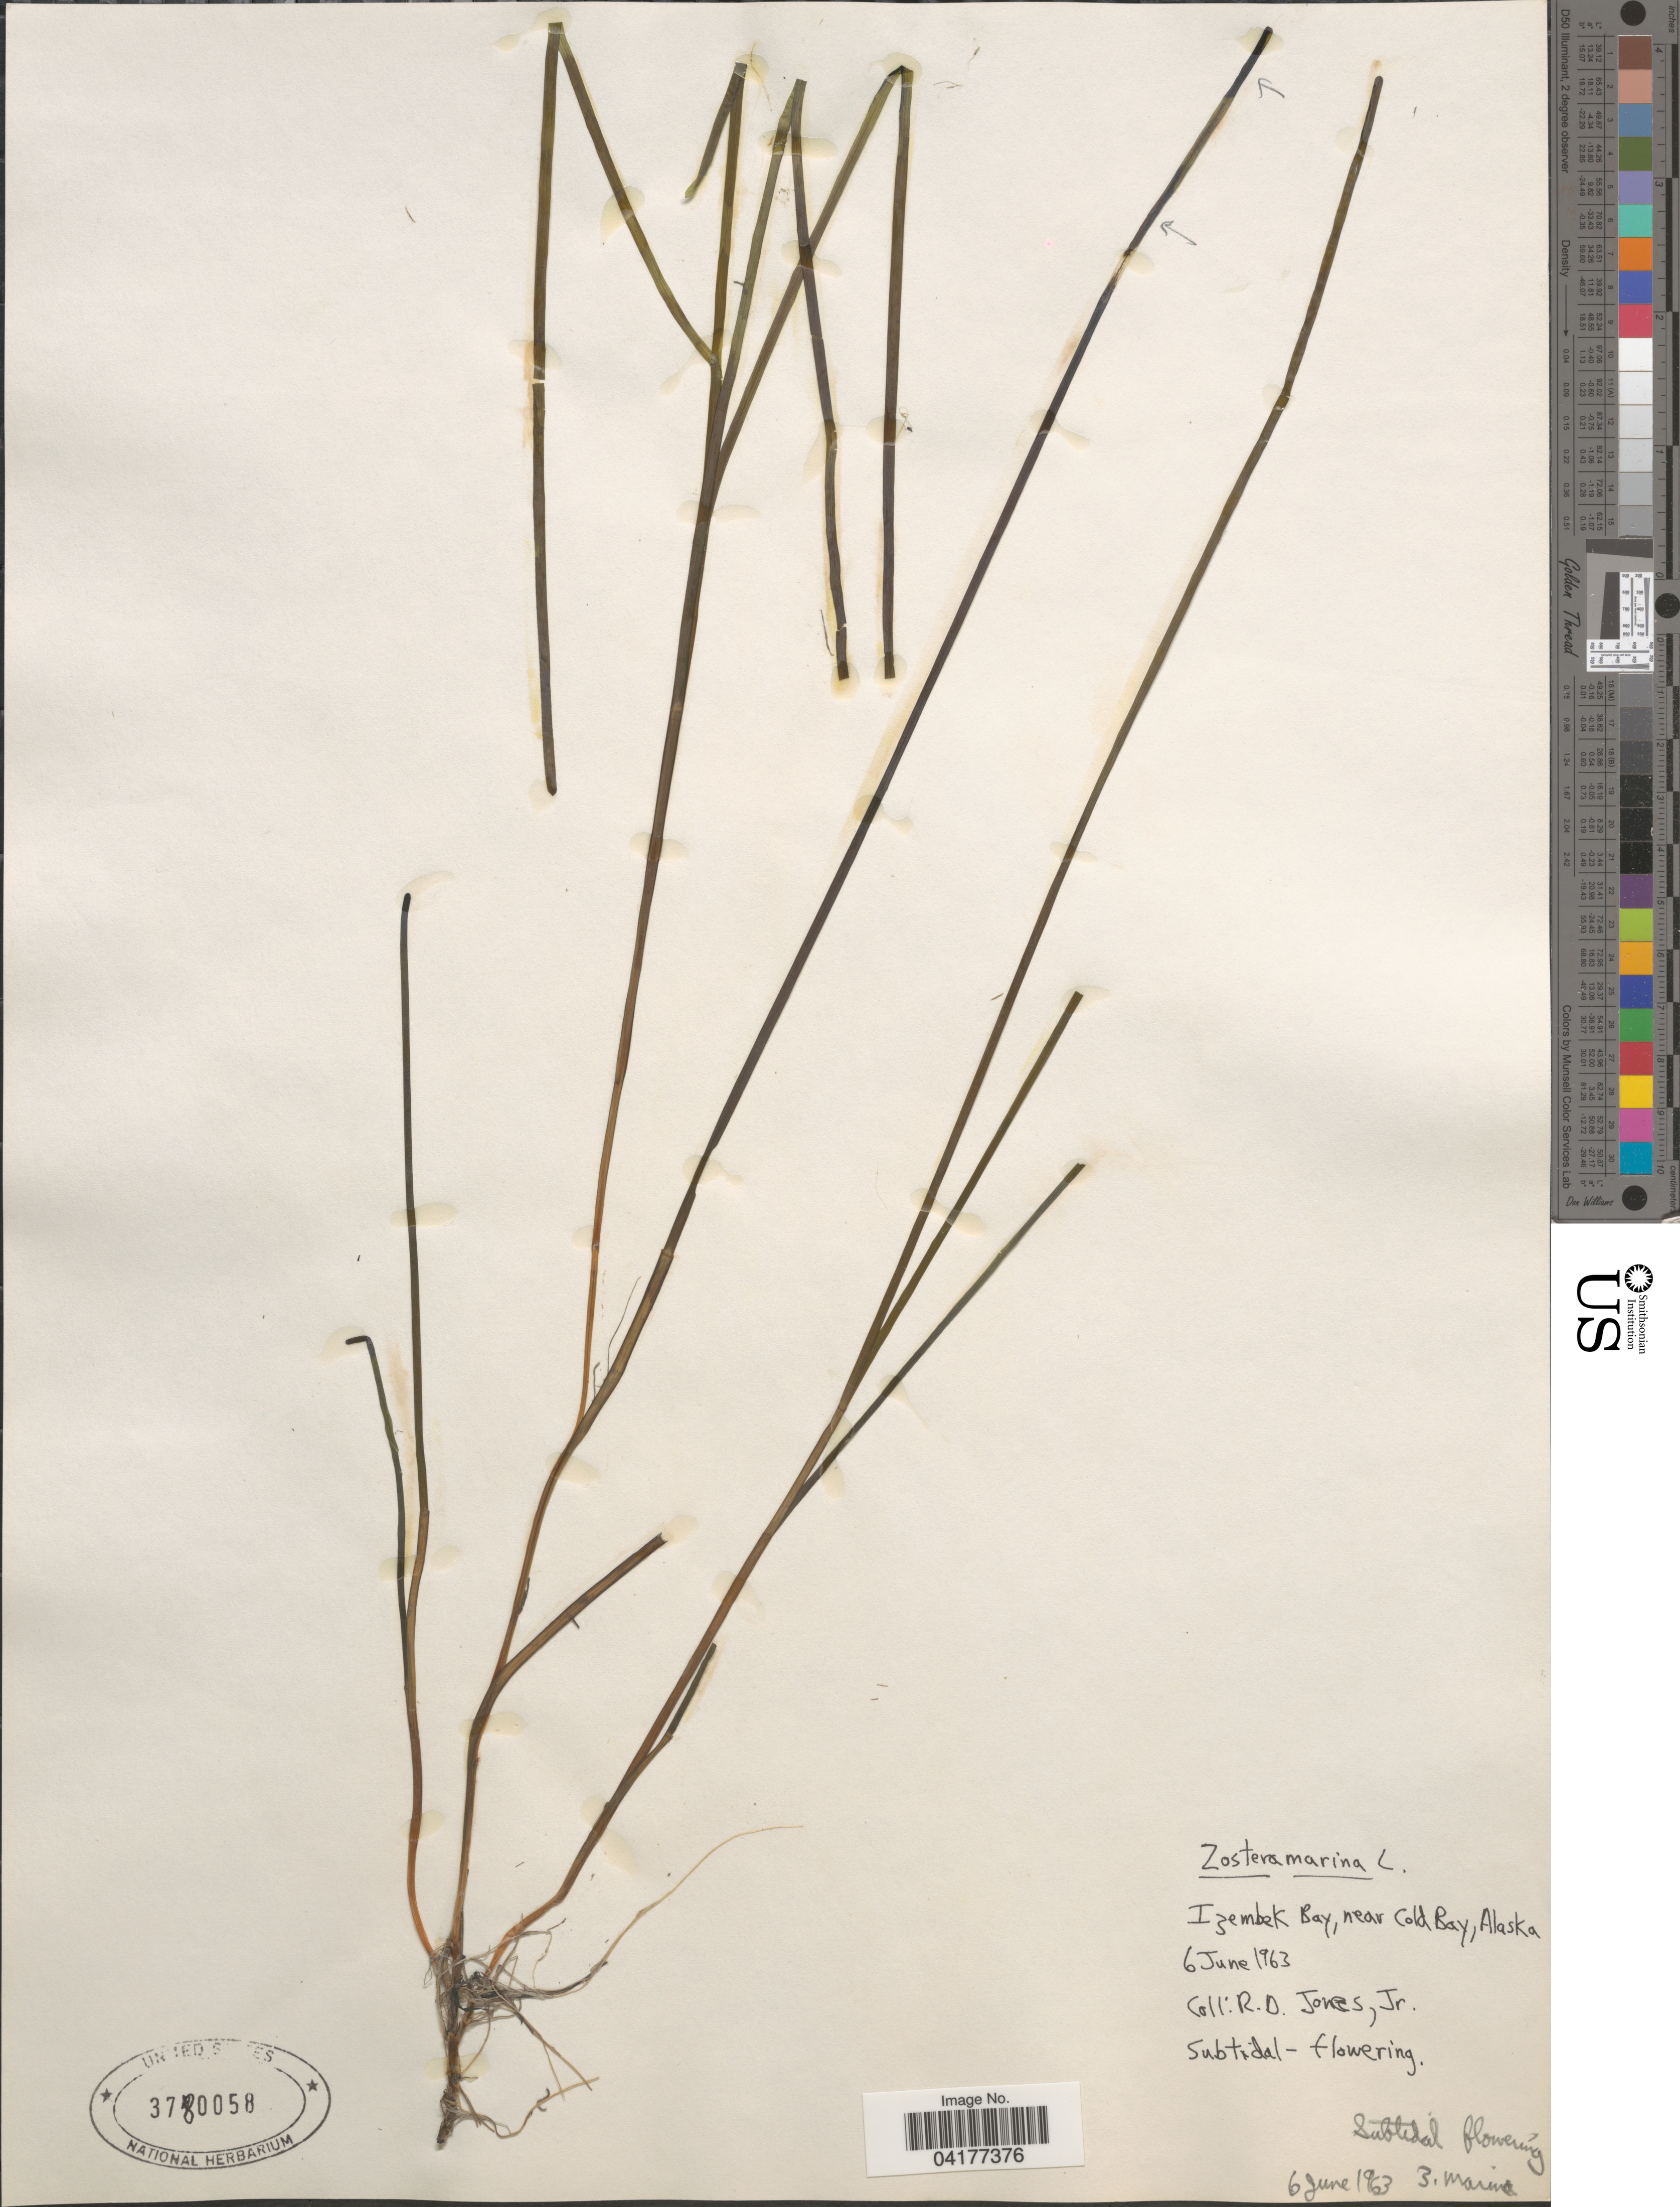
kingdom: Plantae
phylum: Tracheophyta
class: Liliopsida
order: Alismatales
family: Zosteraceae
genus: Zostera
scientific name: Zostera marina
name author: L.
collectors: R. Jones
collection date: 1963-06-06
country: United States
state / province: Alaska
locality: Izembek Bay, near Cold Bay.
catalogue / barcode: US 3780058